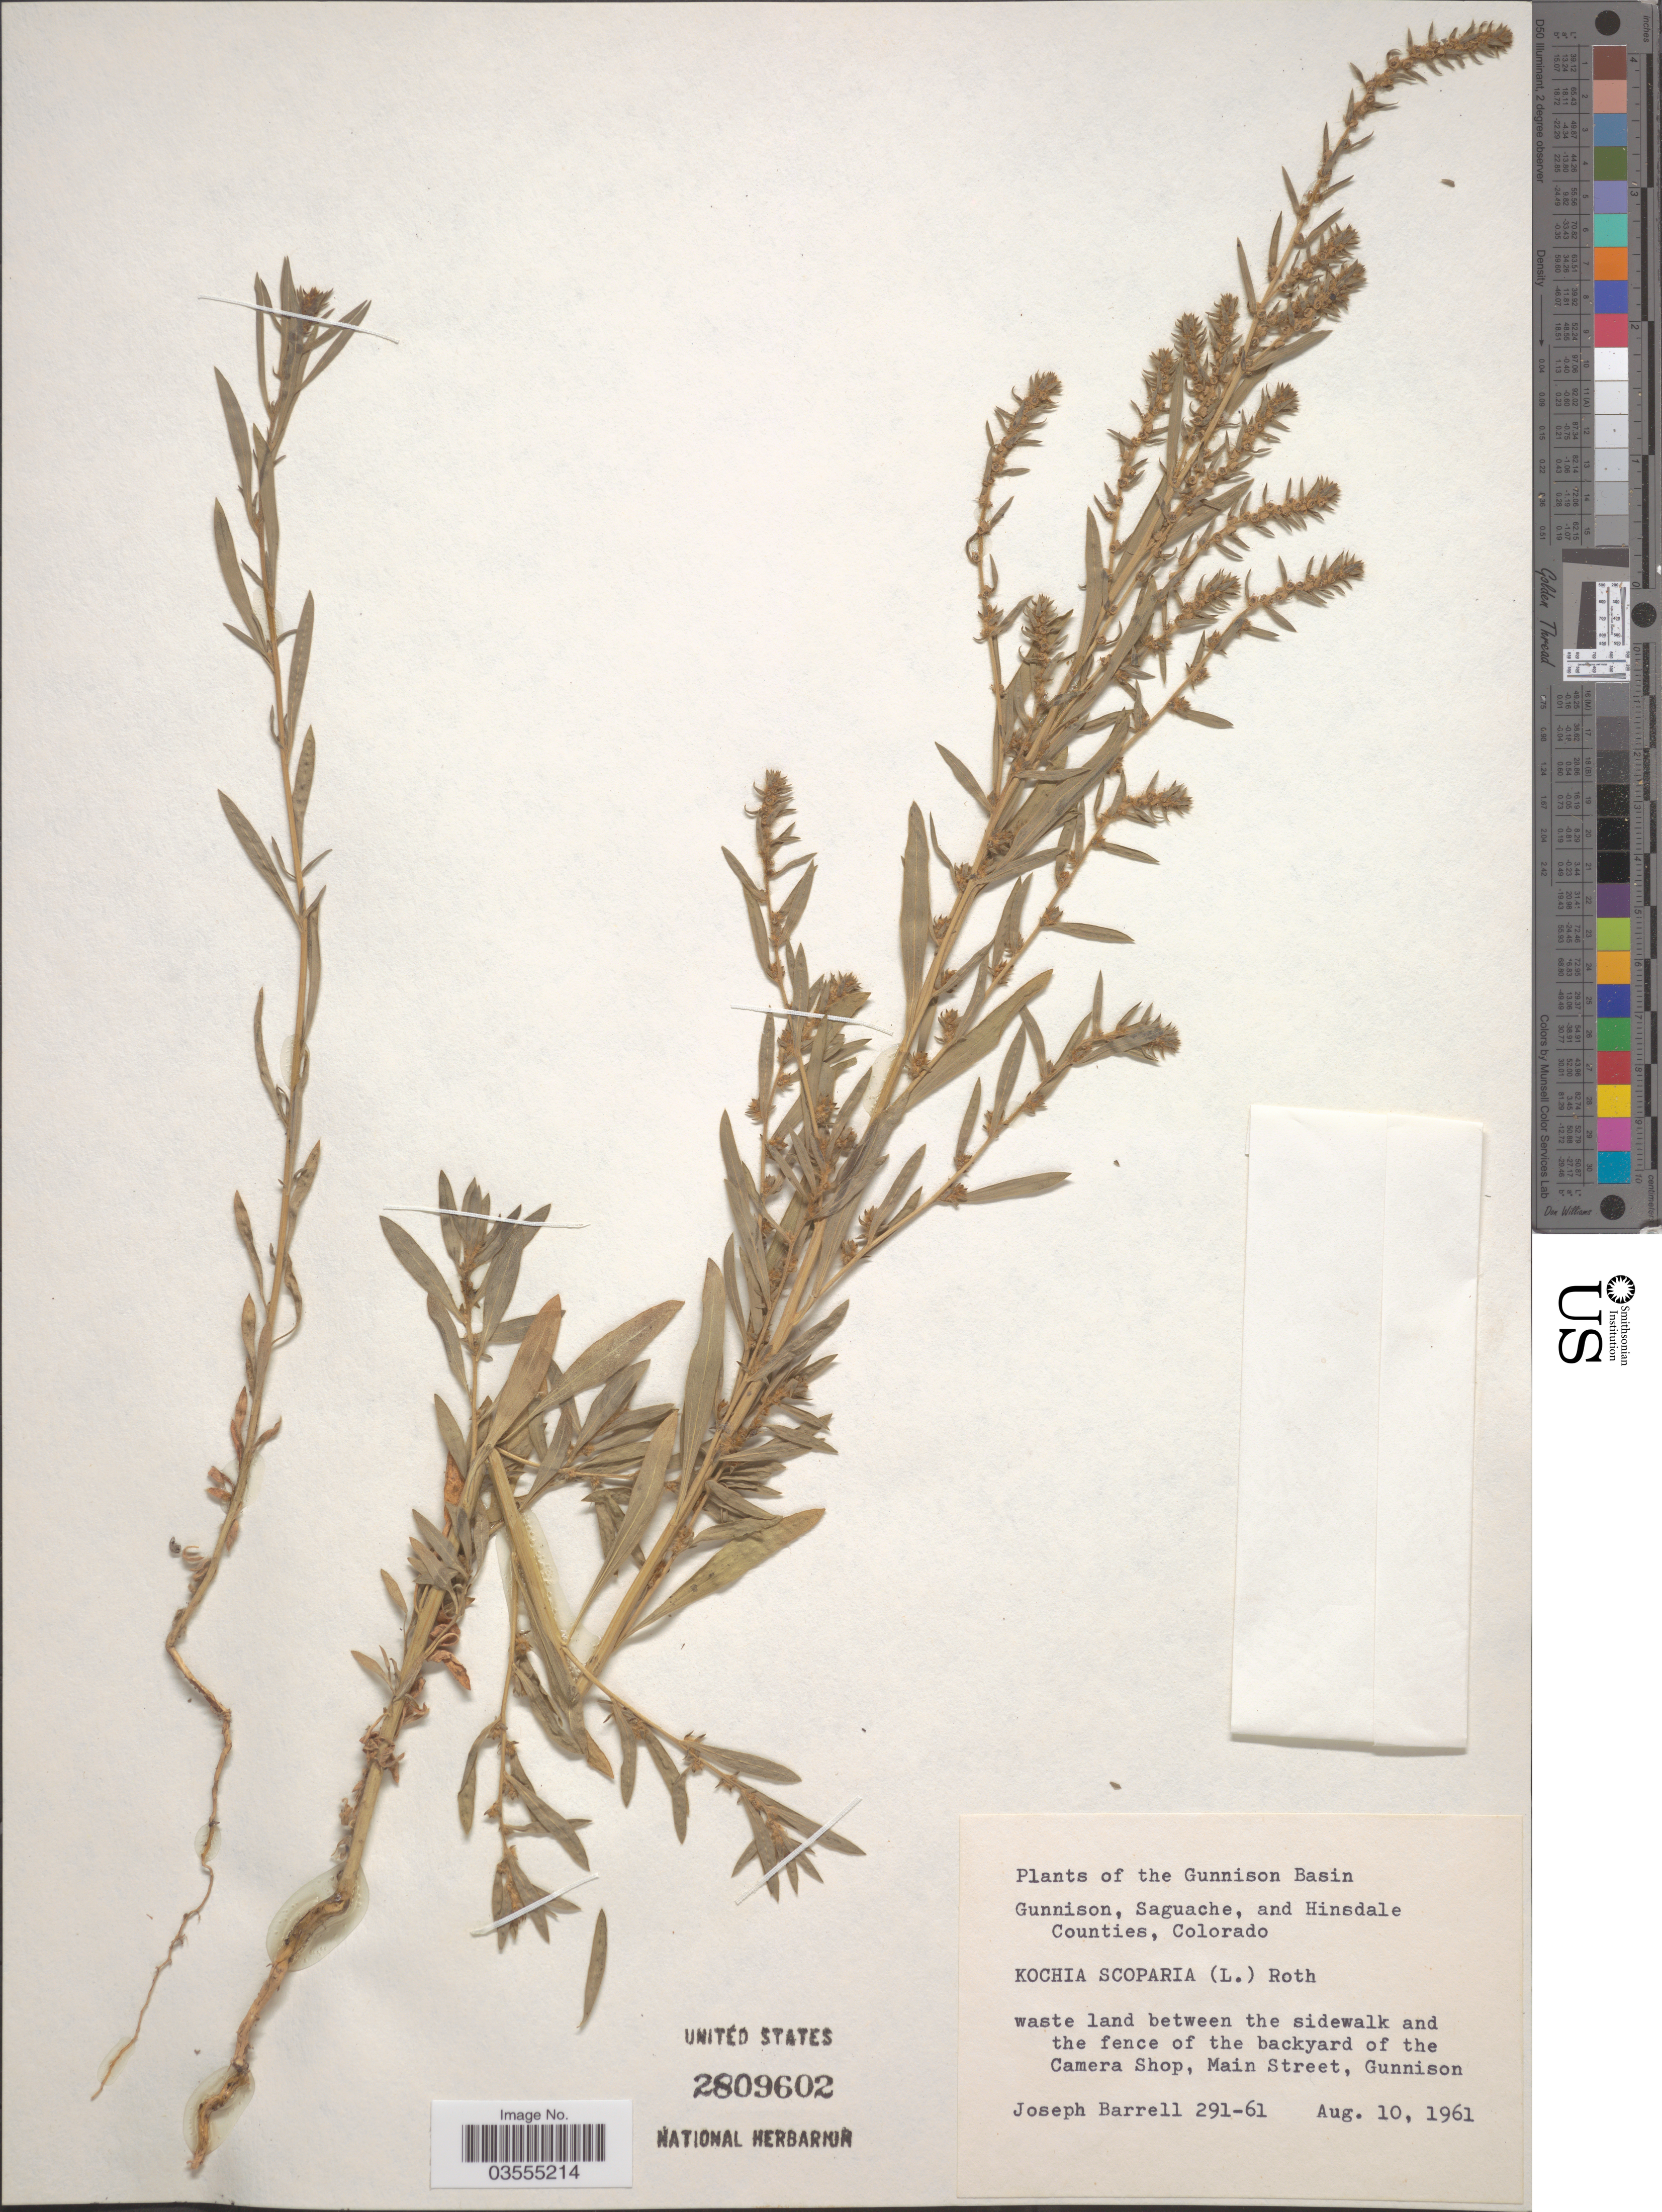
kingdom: Plantae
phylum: Tracheophyta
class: Magnoliopsida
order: Caryophyllales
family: Amaranthaceae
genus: Bassia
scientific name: Bassia scoparia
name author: (L.) Voss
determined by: U.S. National Herbarium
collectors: J. Barrell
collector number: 291-61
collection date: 1961-08-10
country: United States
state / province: Colorado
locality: The Gunnison Basin. Waste land between the sidewalk and the fence of the backyard of the Camera Shop, Main Street, Gunnison.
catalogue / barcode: US 2809602